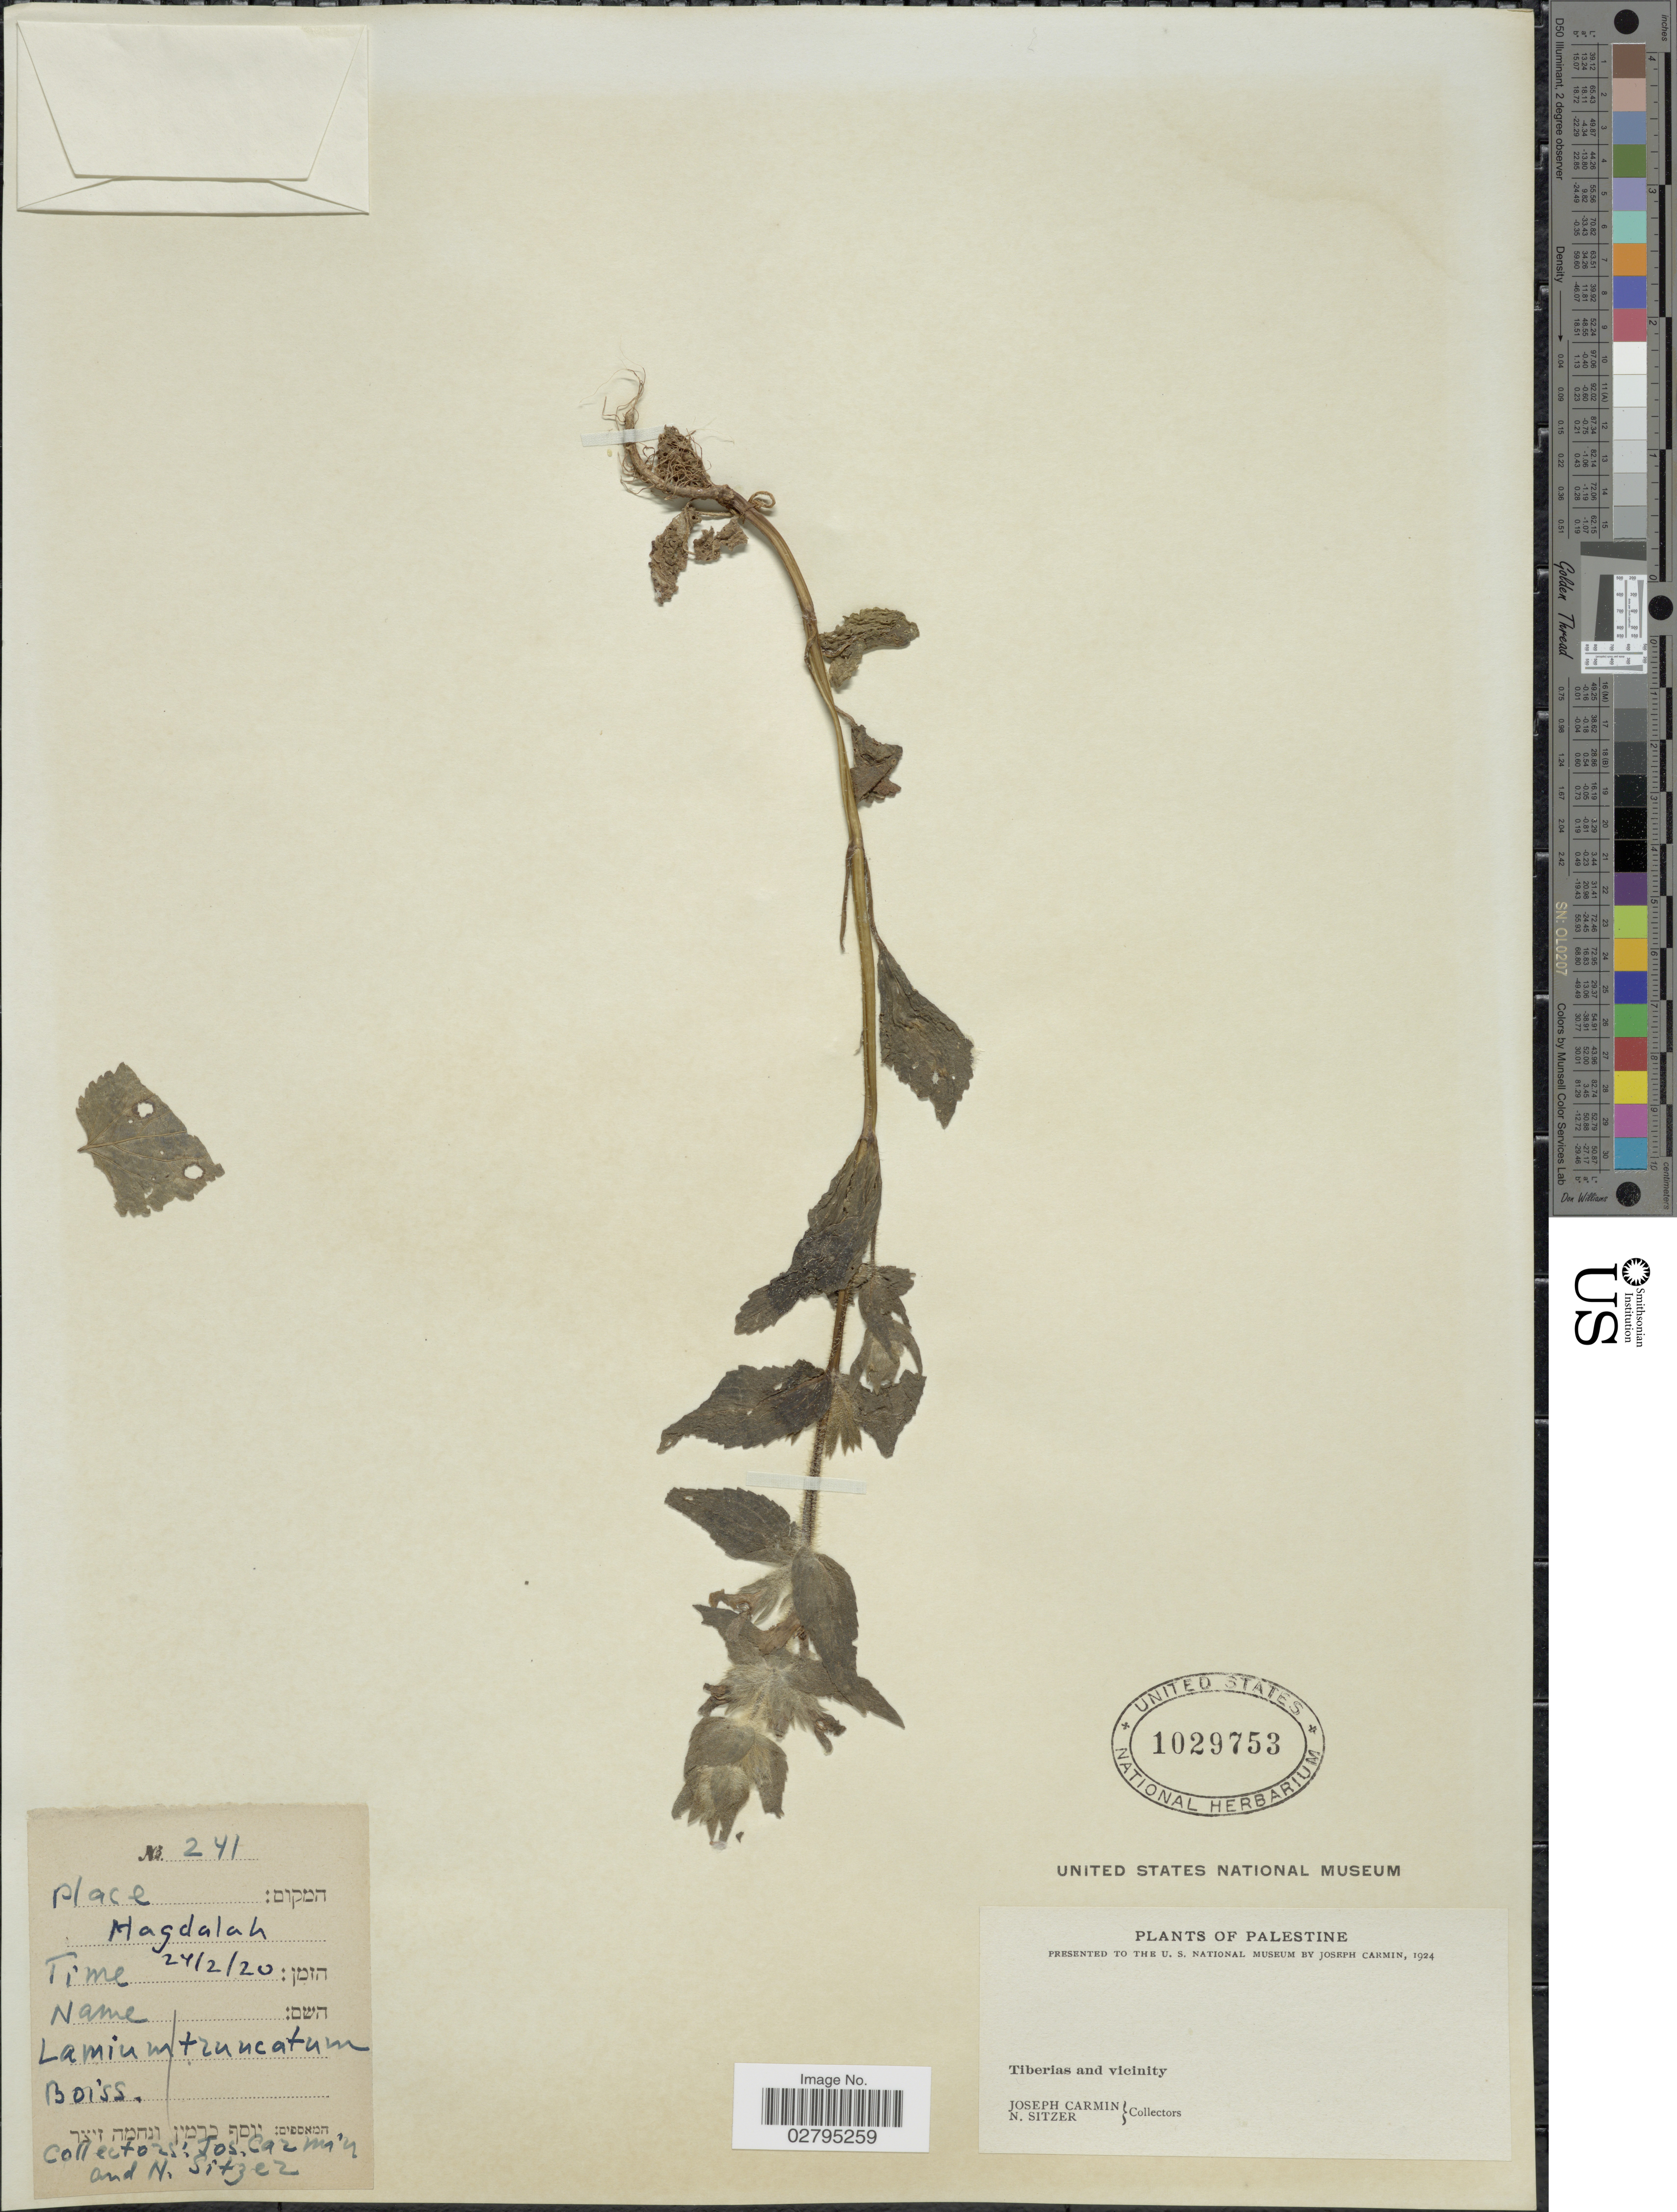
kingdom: Plantae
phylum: Tracheophyta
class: Magnoliopsida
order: Lamiales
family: Lamiaceae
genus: Lamium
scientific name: Lamium maculatum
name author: (L.) L.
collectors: J. Carmin & N. Sitzer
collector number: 241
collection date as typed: Transcribed d/m/y: 24/2/20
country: Israel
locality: Palestine, Tiberias and vicinity, Magdalah.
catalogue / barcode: US 1029753